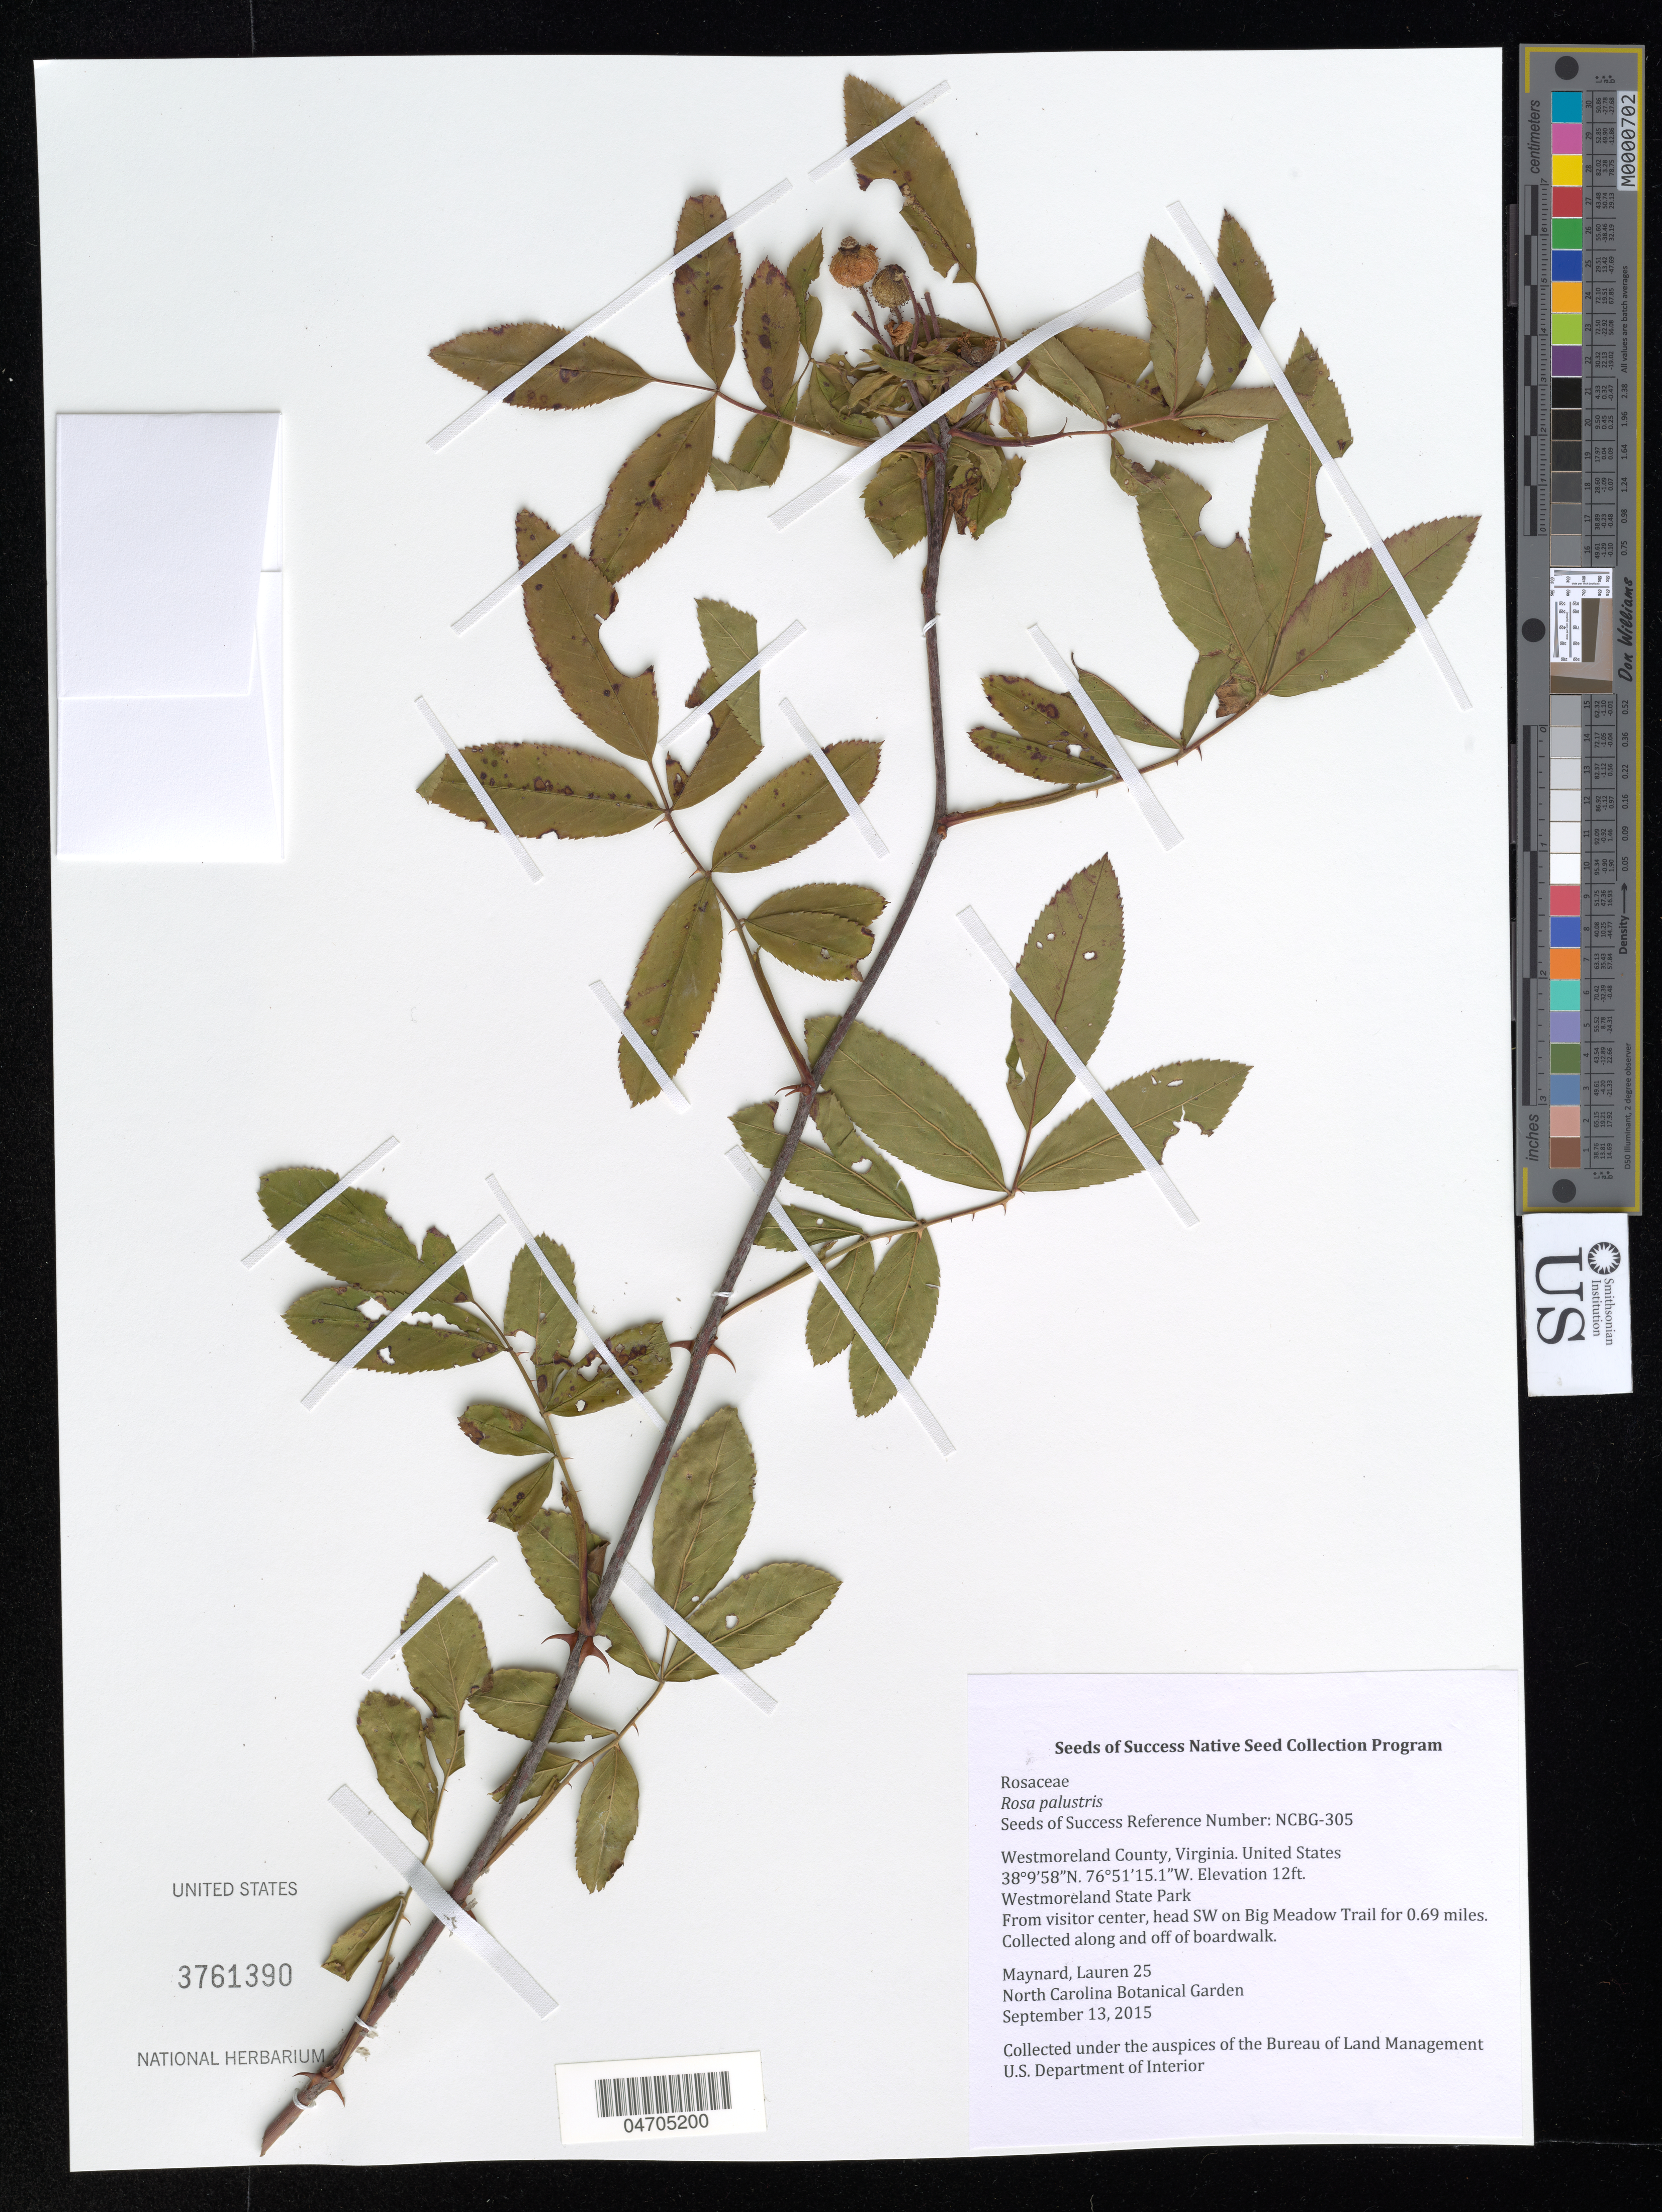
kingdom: Plantae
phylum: Tracheophyta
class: Magnoliopsida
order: Rosales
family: Rosaceae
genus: Rosa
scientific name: Rosa palustris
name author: Marshall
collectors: L. Maynard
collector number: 25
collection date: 2015-09-13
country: United States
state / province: Virginia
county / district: Westmoreland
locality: Westmoreland County. Westmoreland State Park. From visitor center, head SW on Big Meadow Trail for 0.69 miles. Collected along and off of boardwalk.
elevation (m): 4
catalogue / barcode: US 3761390